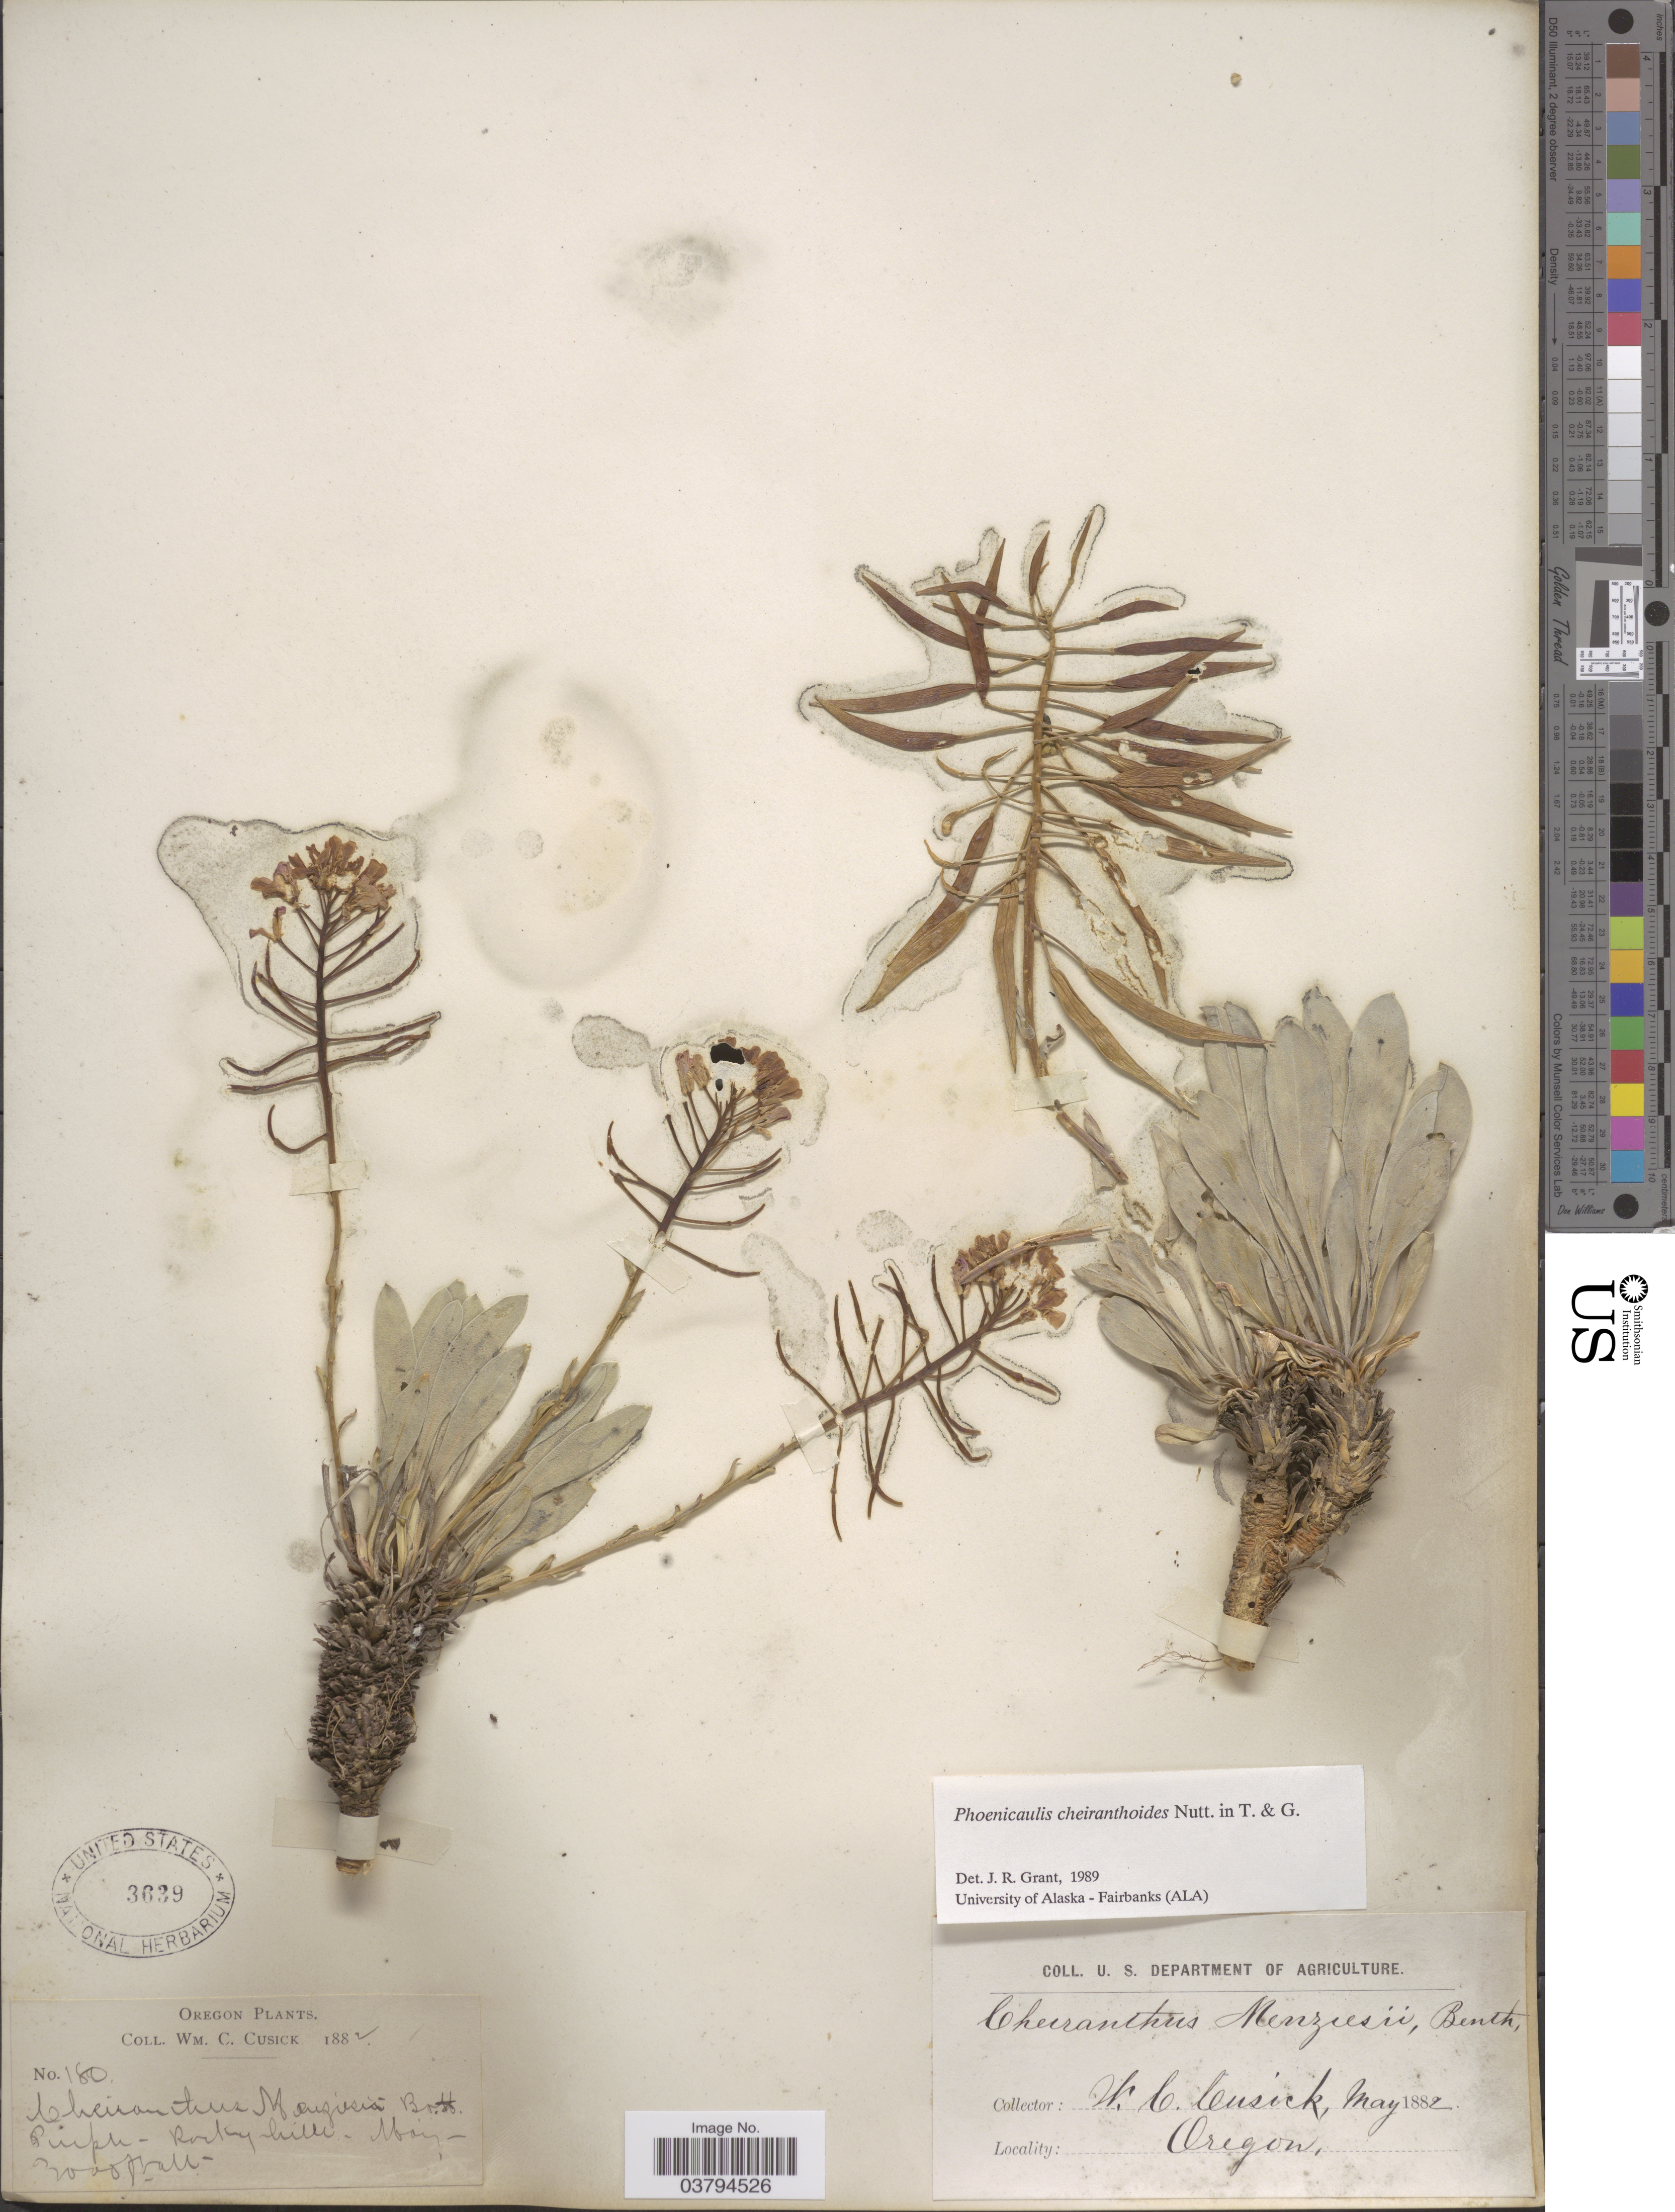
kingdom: Plantae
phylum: Tracheophyta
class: Magnoliopsida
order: Brassicales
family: Brassicaceae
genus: Phoenicaulis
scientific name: Phoenicaulis cheiranthoides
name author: Nutt.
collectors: W. C. Cusick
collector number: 180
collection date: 1882-05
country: United States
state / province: Oregon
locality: Rocky hill.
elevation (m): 914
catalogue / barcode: US 3639